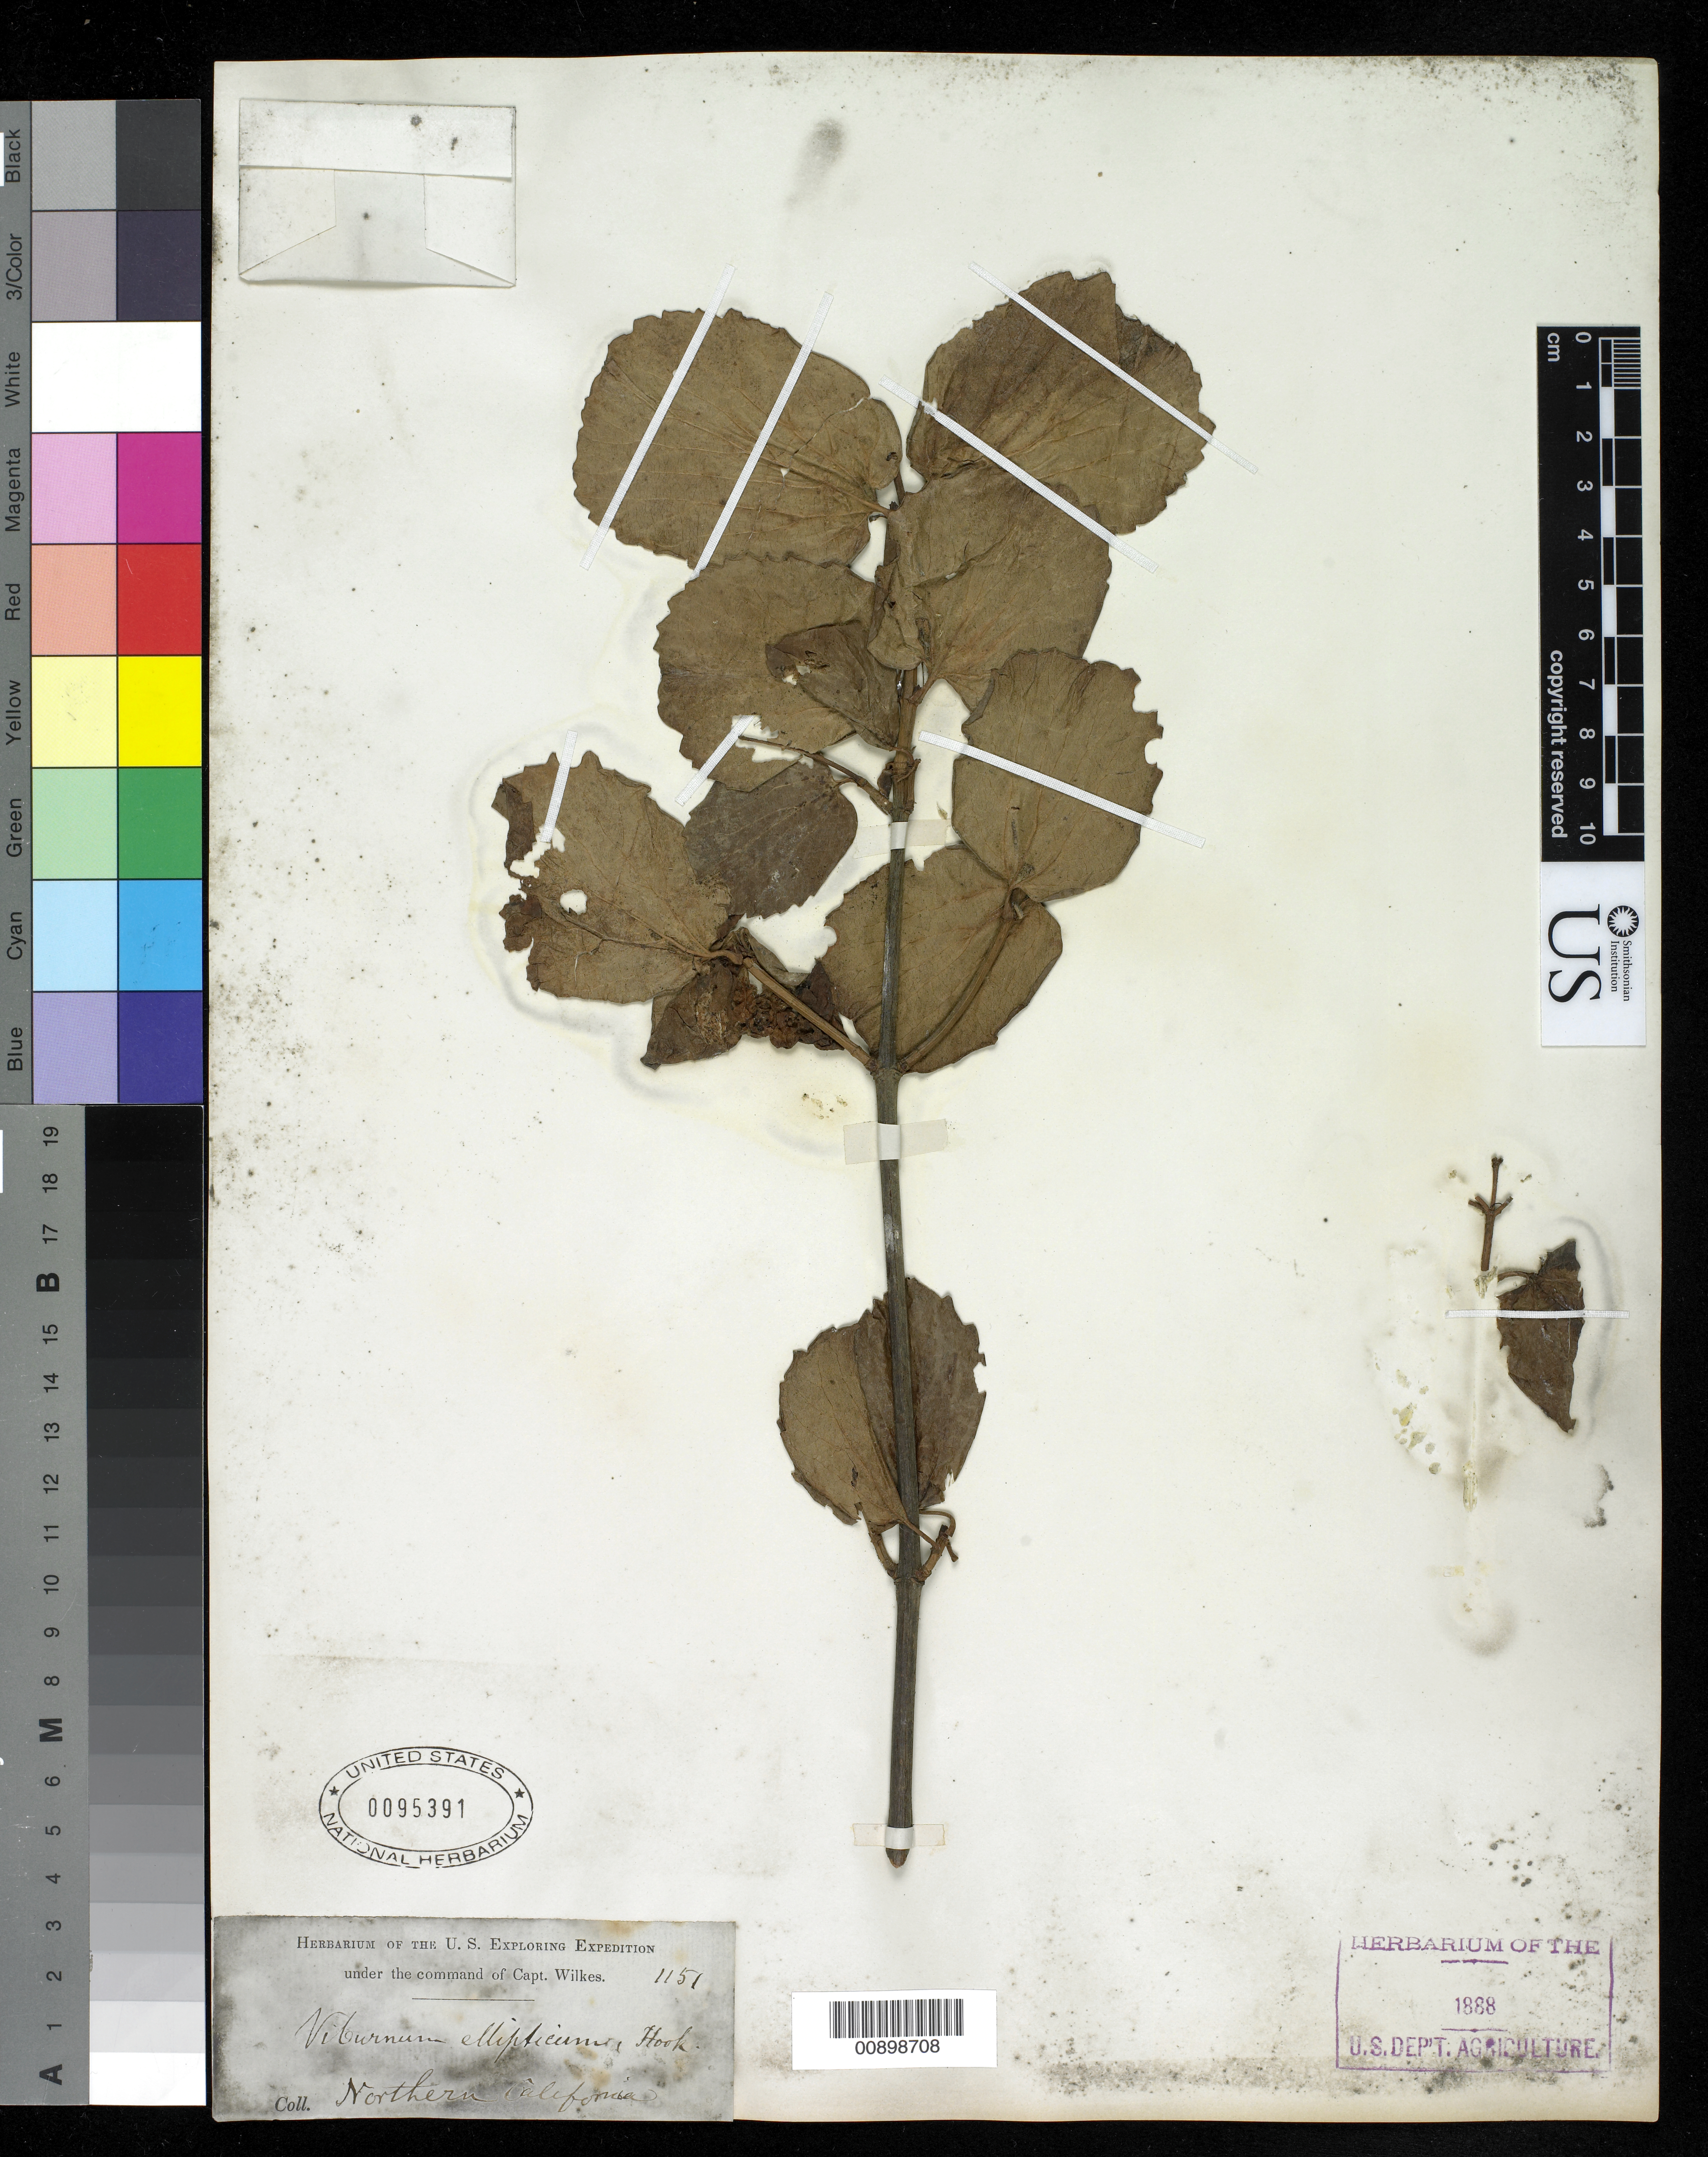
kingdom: Plantae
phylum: Tracheophyta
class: Magnoliopsida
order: Dipsacales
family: Viburnaceae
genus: Viburnum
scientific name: Viburnum ellipticum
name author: Hook.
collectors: Wilkes Explor. Exped.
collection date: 1838/1842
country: United States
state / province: California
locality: Northern California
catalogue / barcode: US 95391